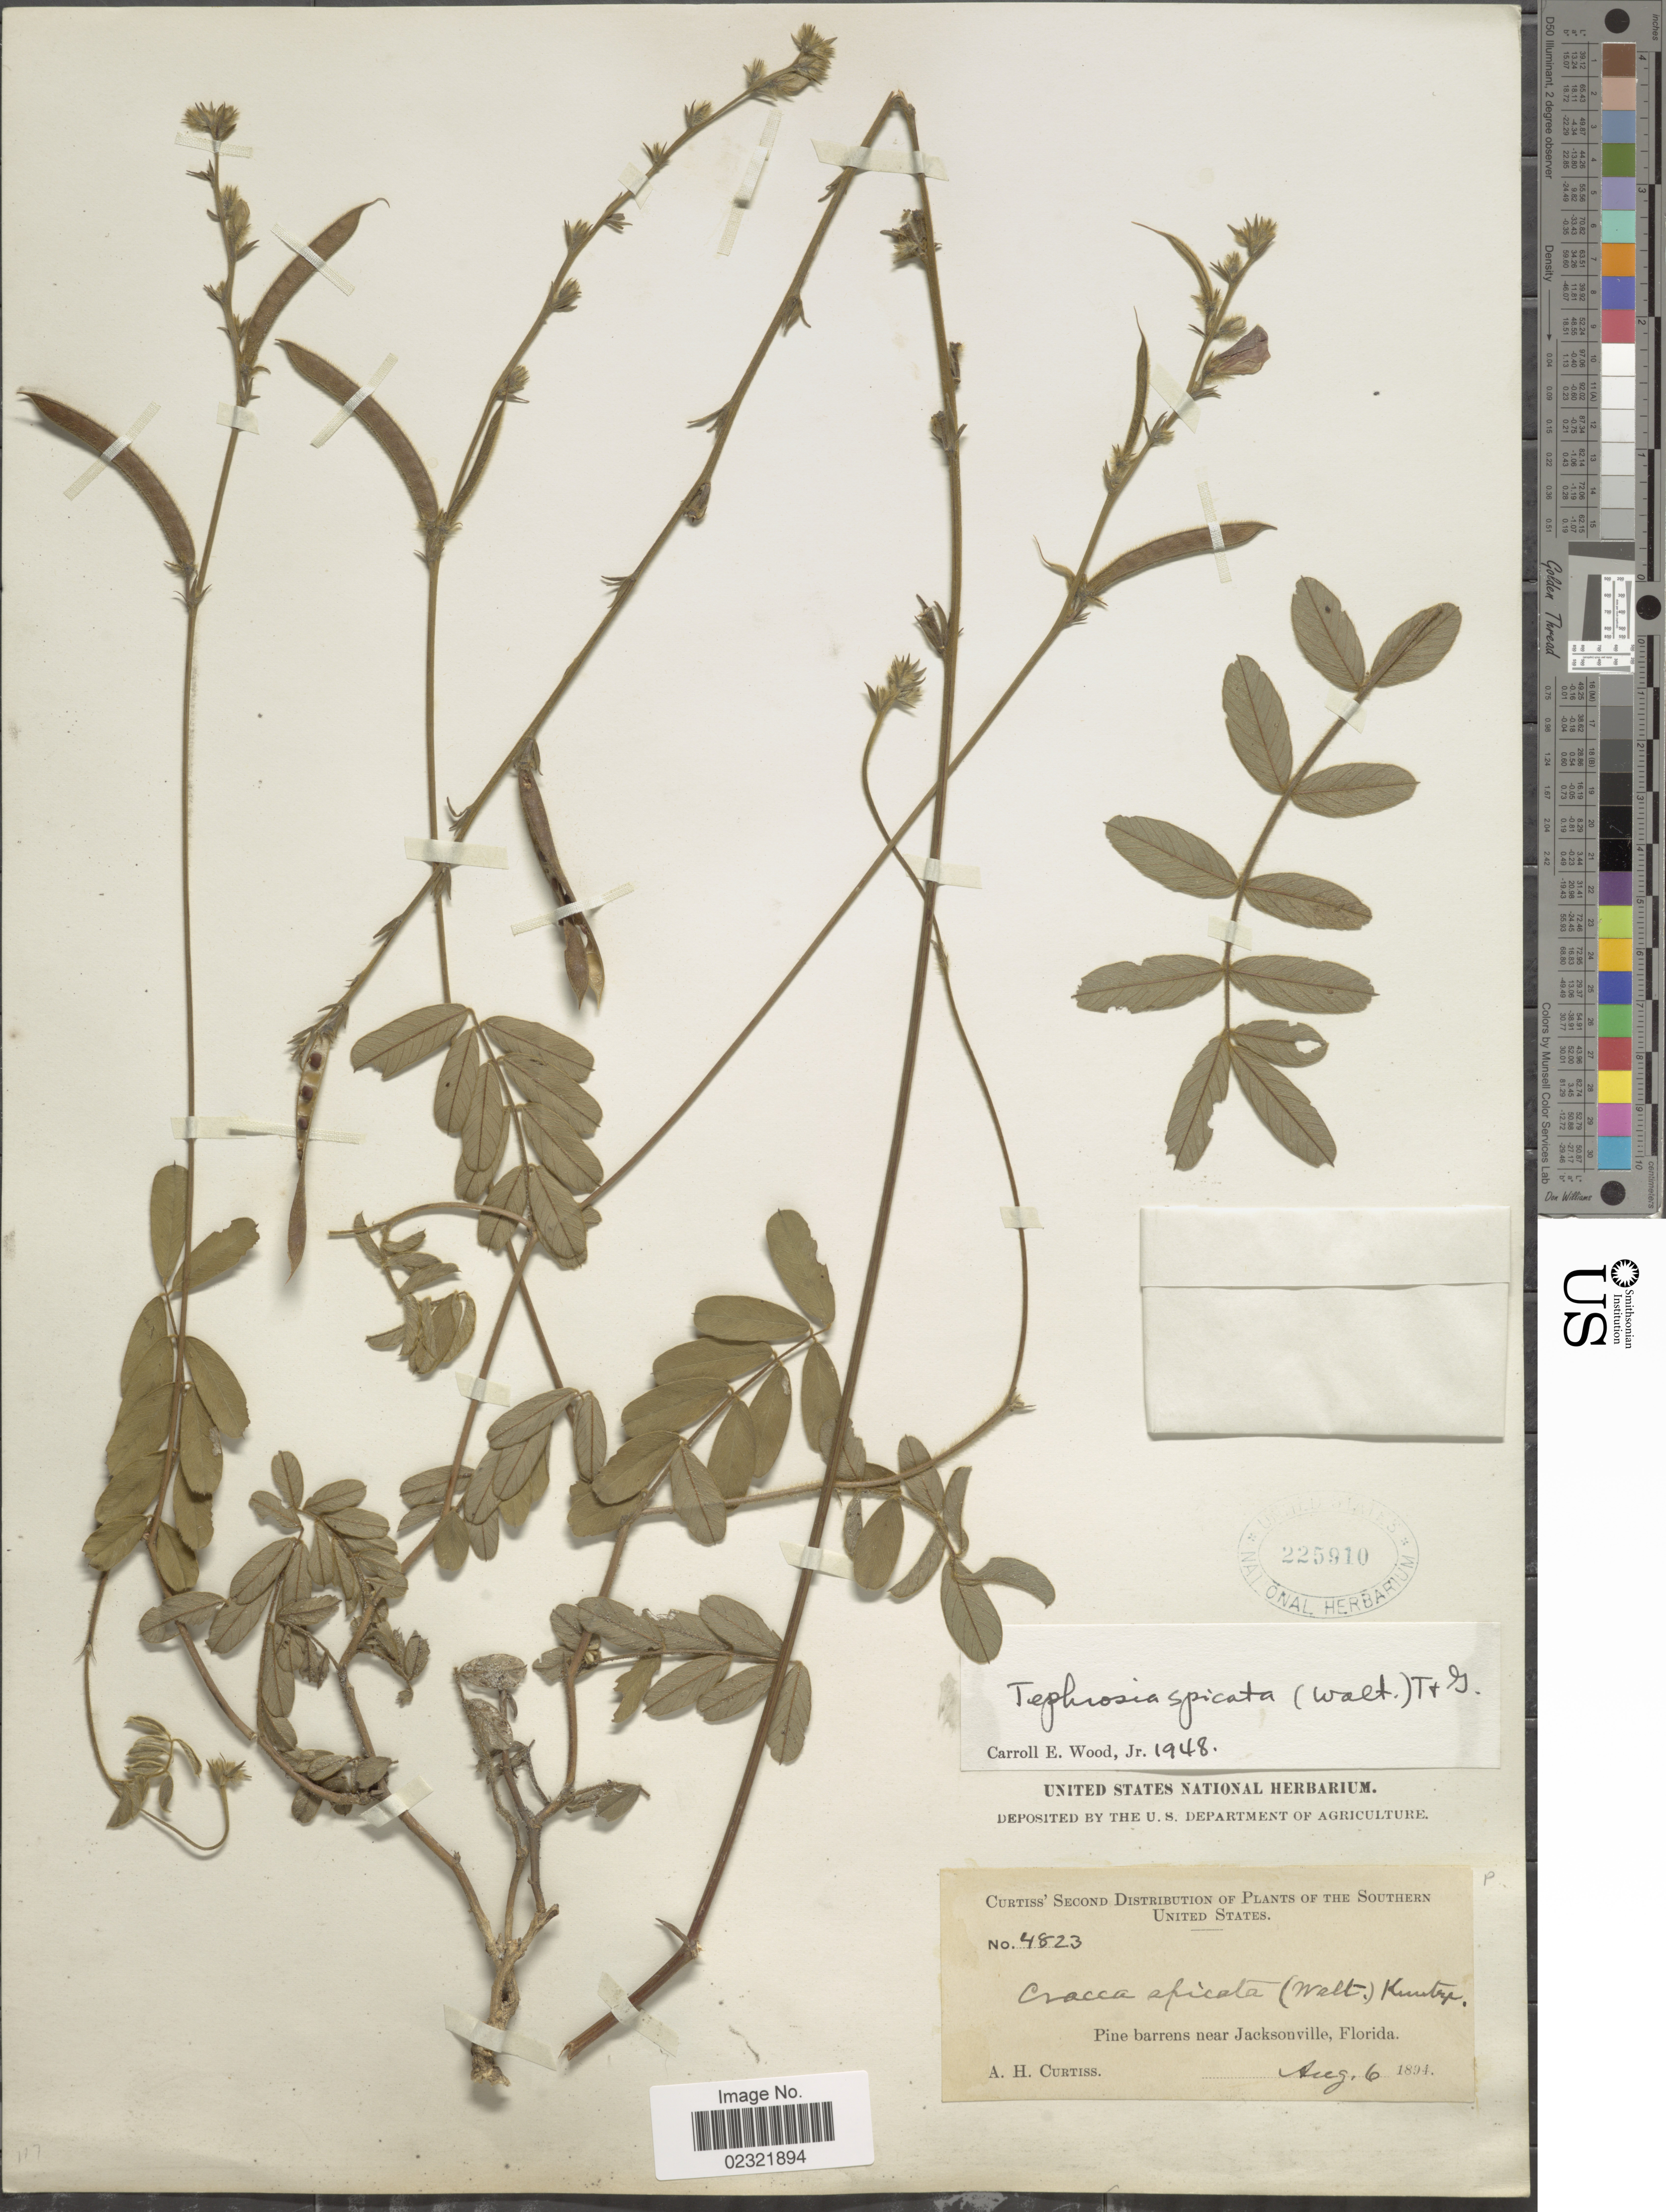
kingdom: Plantae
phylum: Tracheophyta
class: Magnoliopsida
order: Fabales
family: Fabaceae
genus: Tephrosia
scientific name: Tephrosia spicata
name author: (Walter) Torr. & A. Gray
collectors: A. H. Curtiss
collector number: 4823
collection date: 1894-08-06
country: United States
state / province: Florida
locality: Southern UNited States, Pine barrens near Jacksonville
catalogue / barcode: US 225910